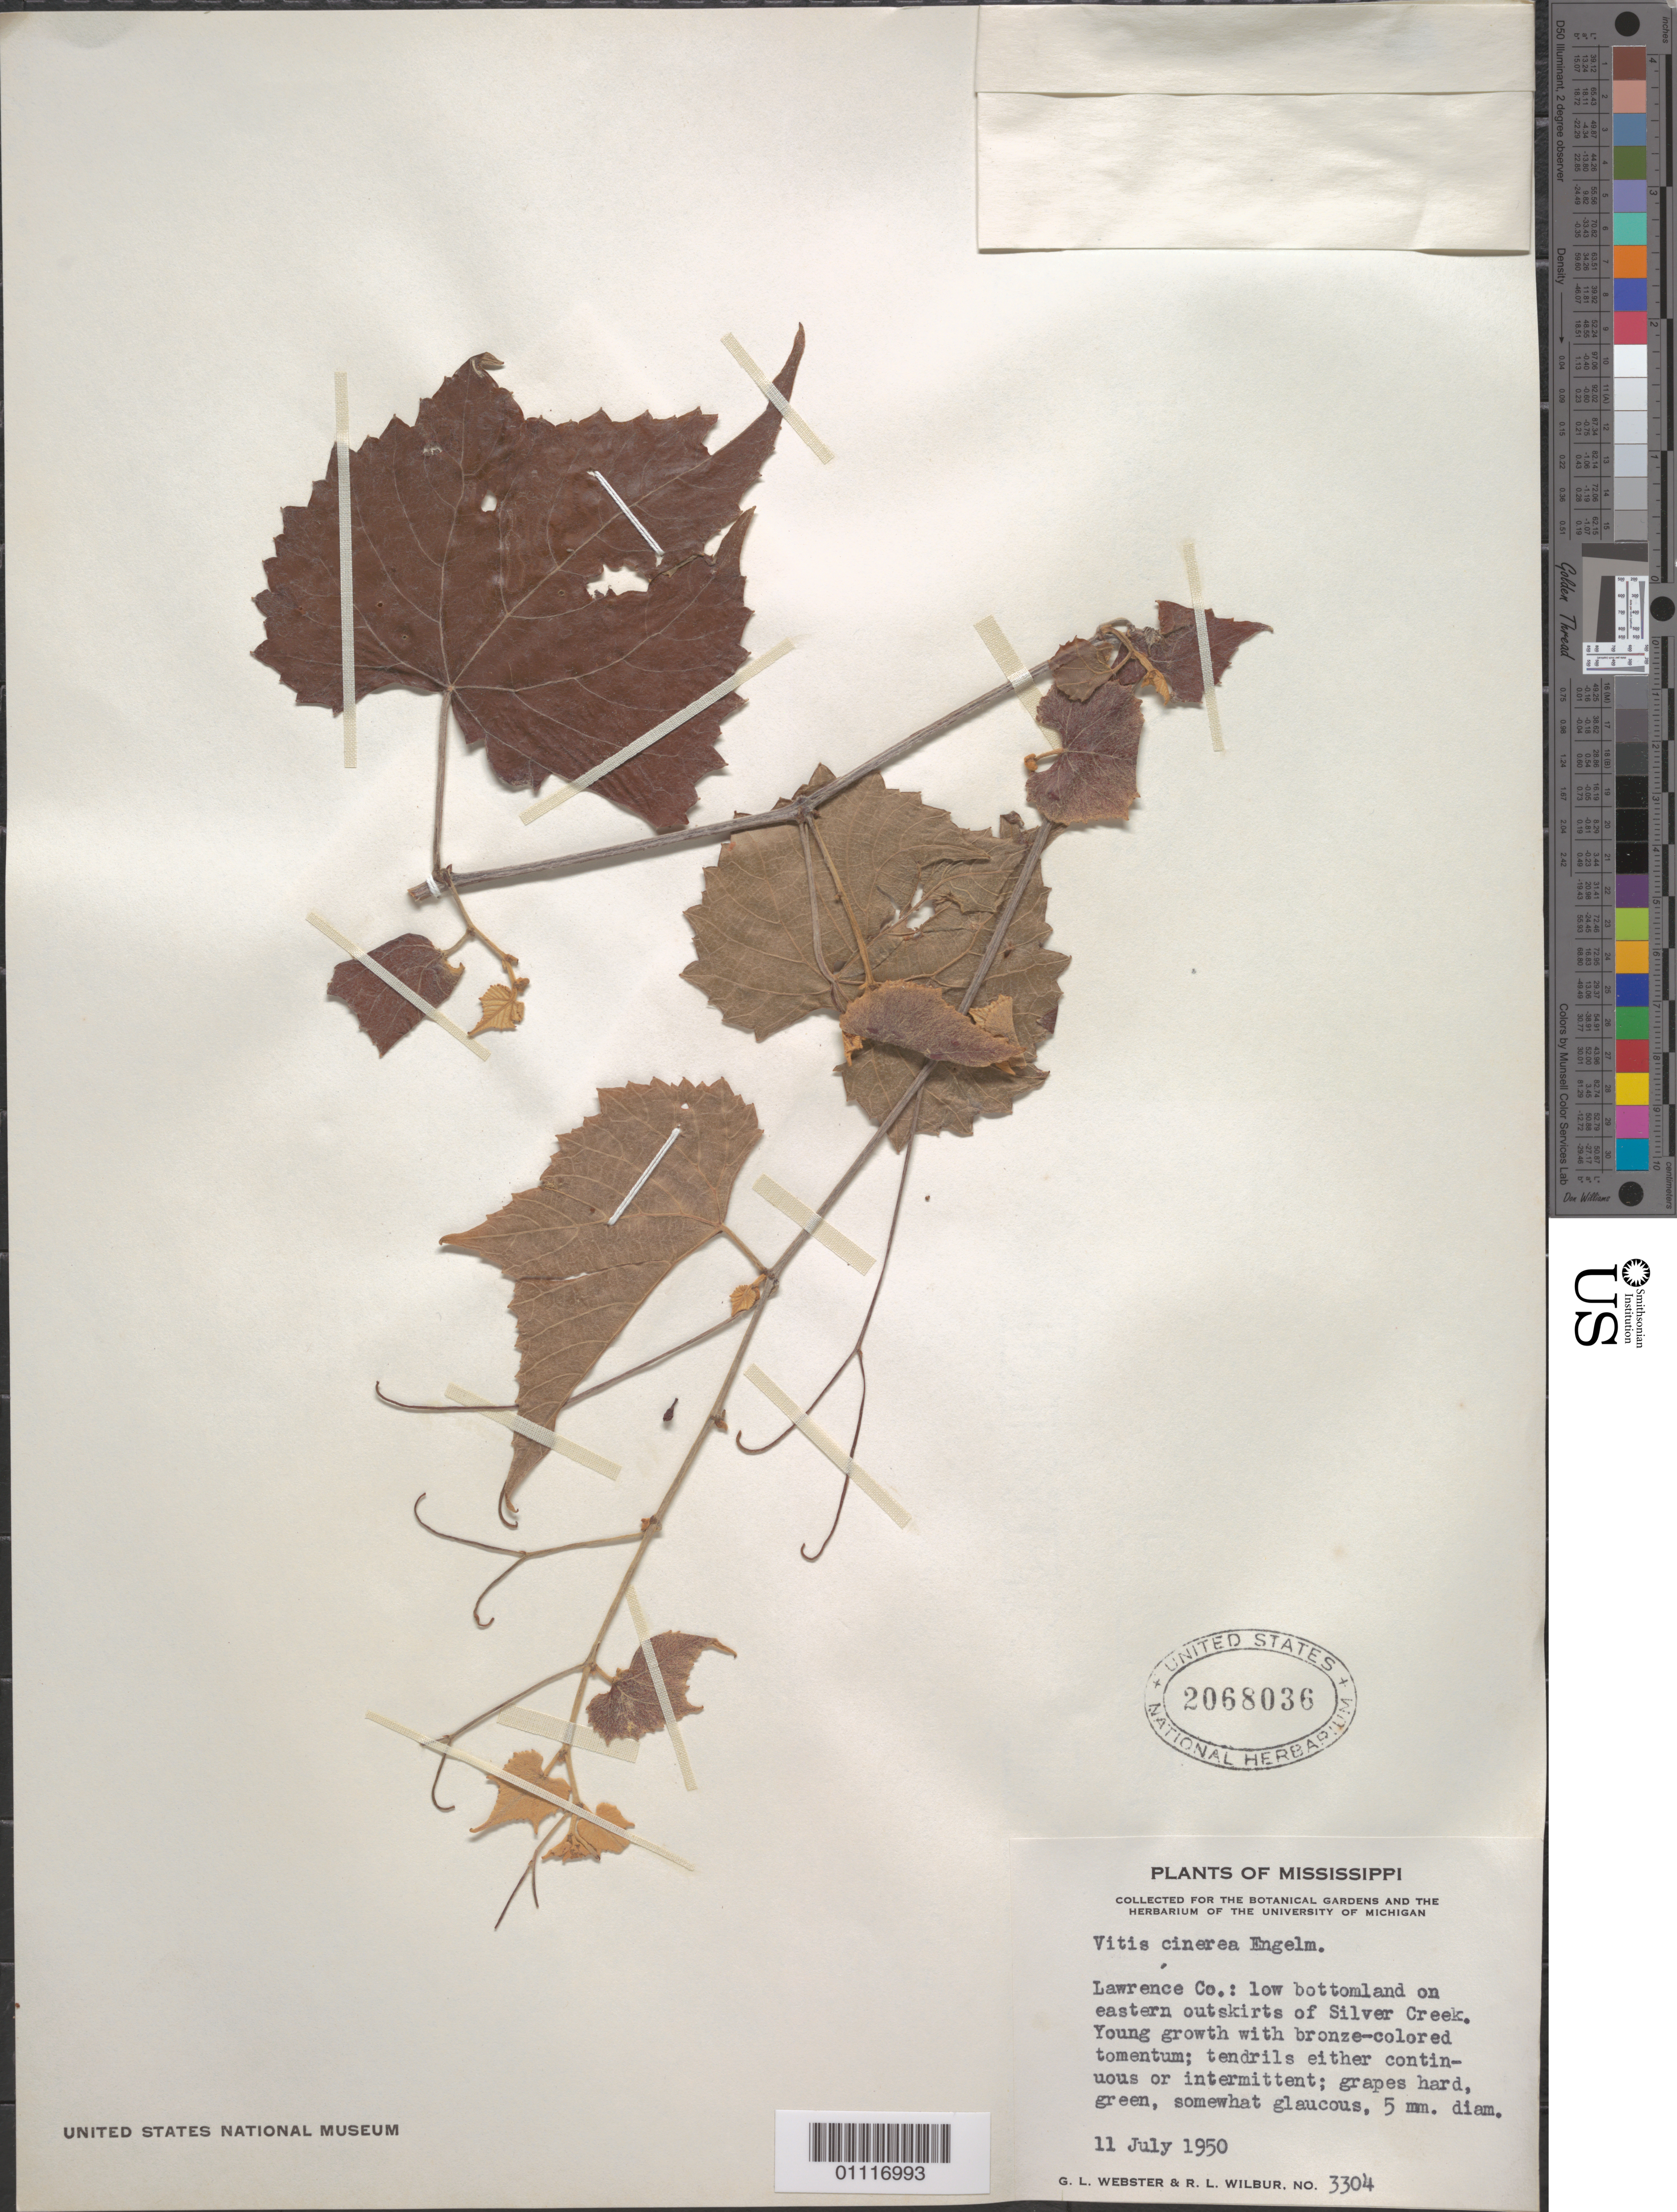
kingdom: Plantae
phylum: Tracheophyta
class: Magnoliopsida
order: Vitales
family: Vitaceae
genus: Vitis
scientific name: Vitis cinerea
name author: (Engelm.) Millardet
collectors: G. L. Webster & R. L. Wilbur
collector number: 3304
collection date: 1950-07-11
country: United States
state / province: Mississippi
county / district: Lawrence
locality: low bottomland on eastern outskirts of Silver Creek.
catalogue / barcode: US 2068036